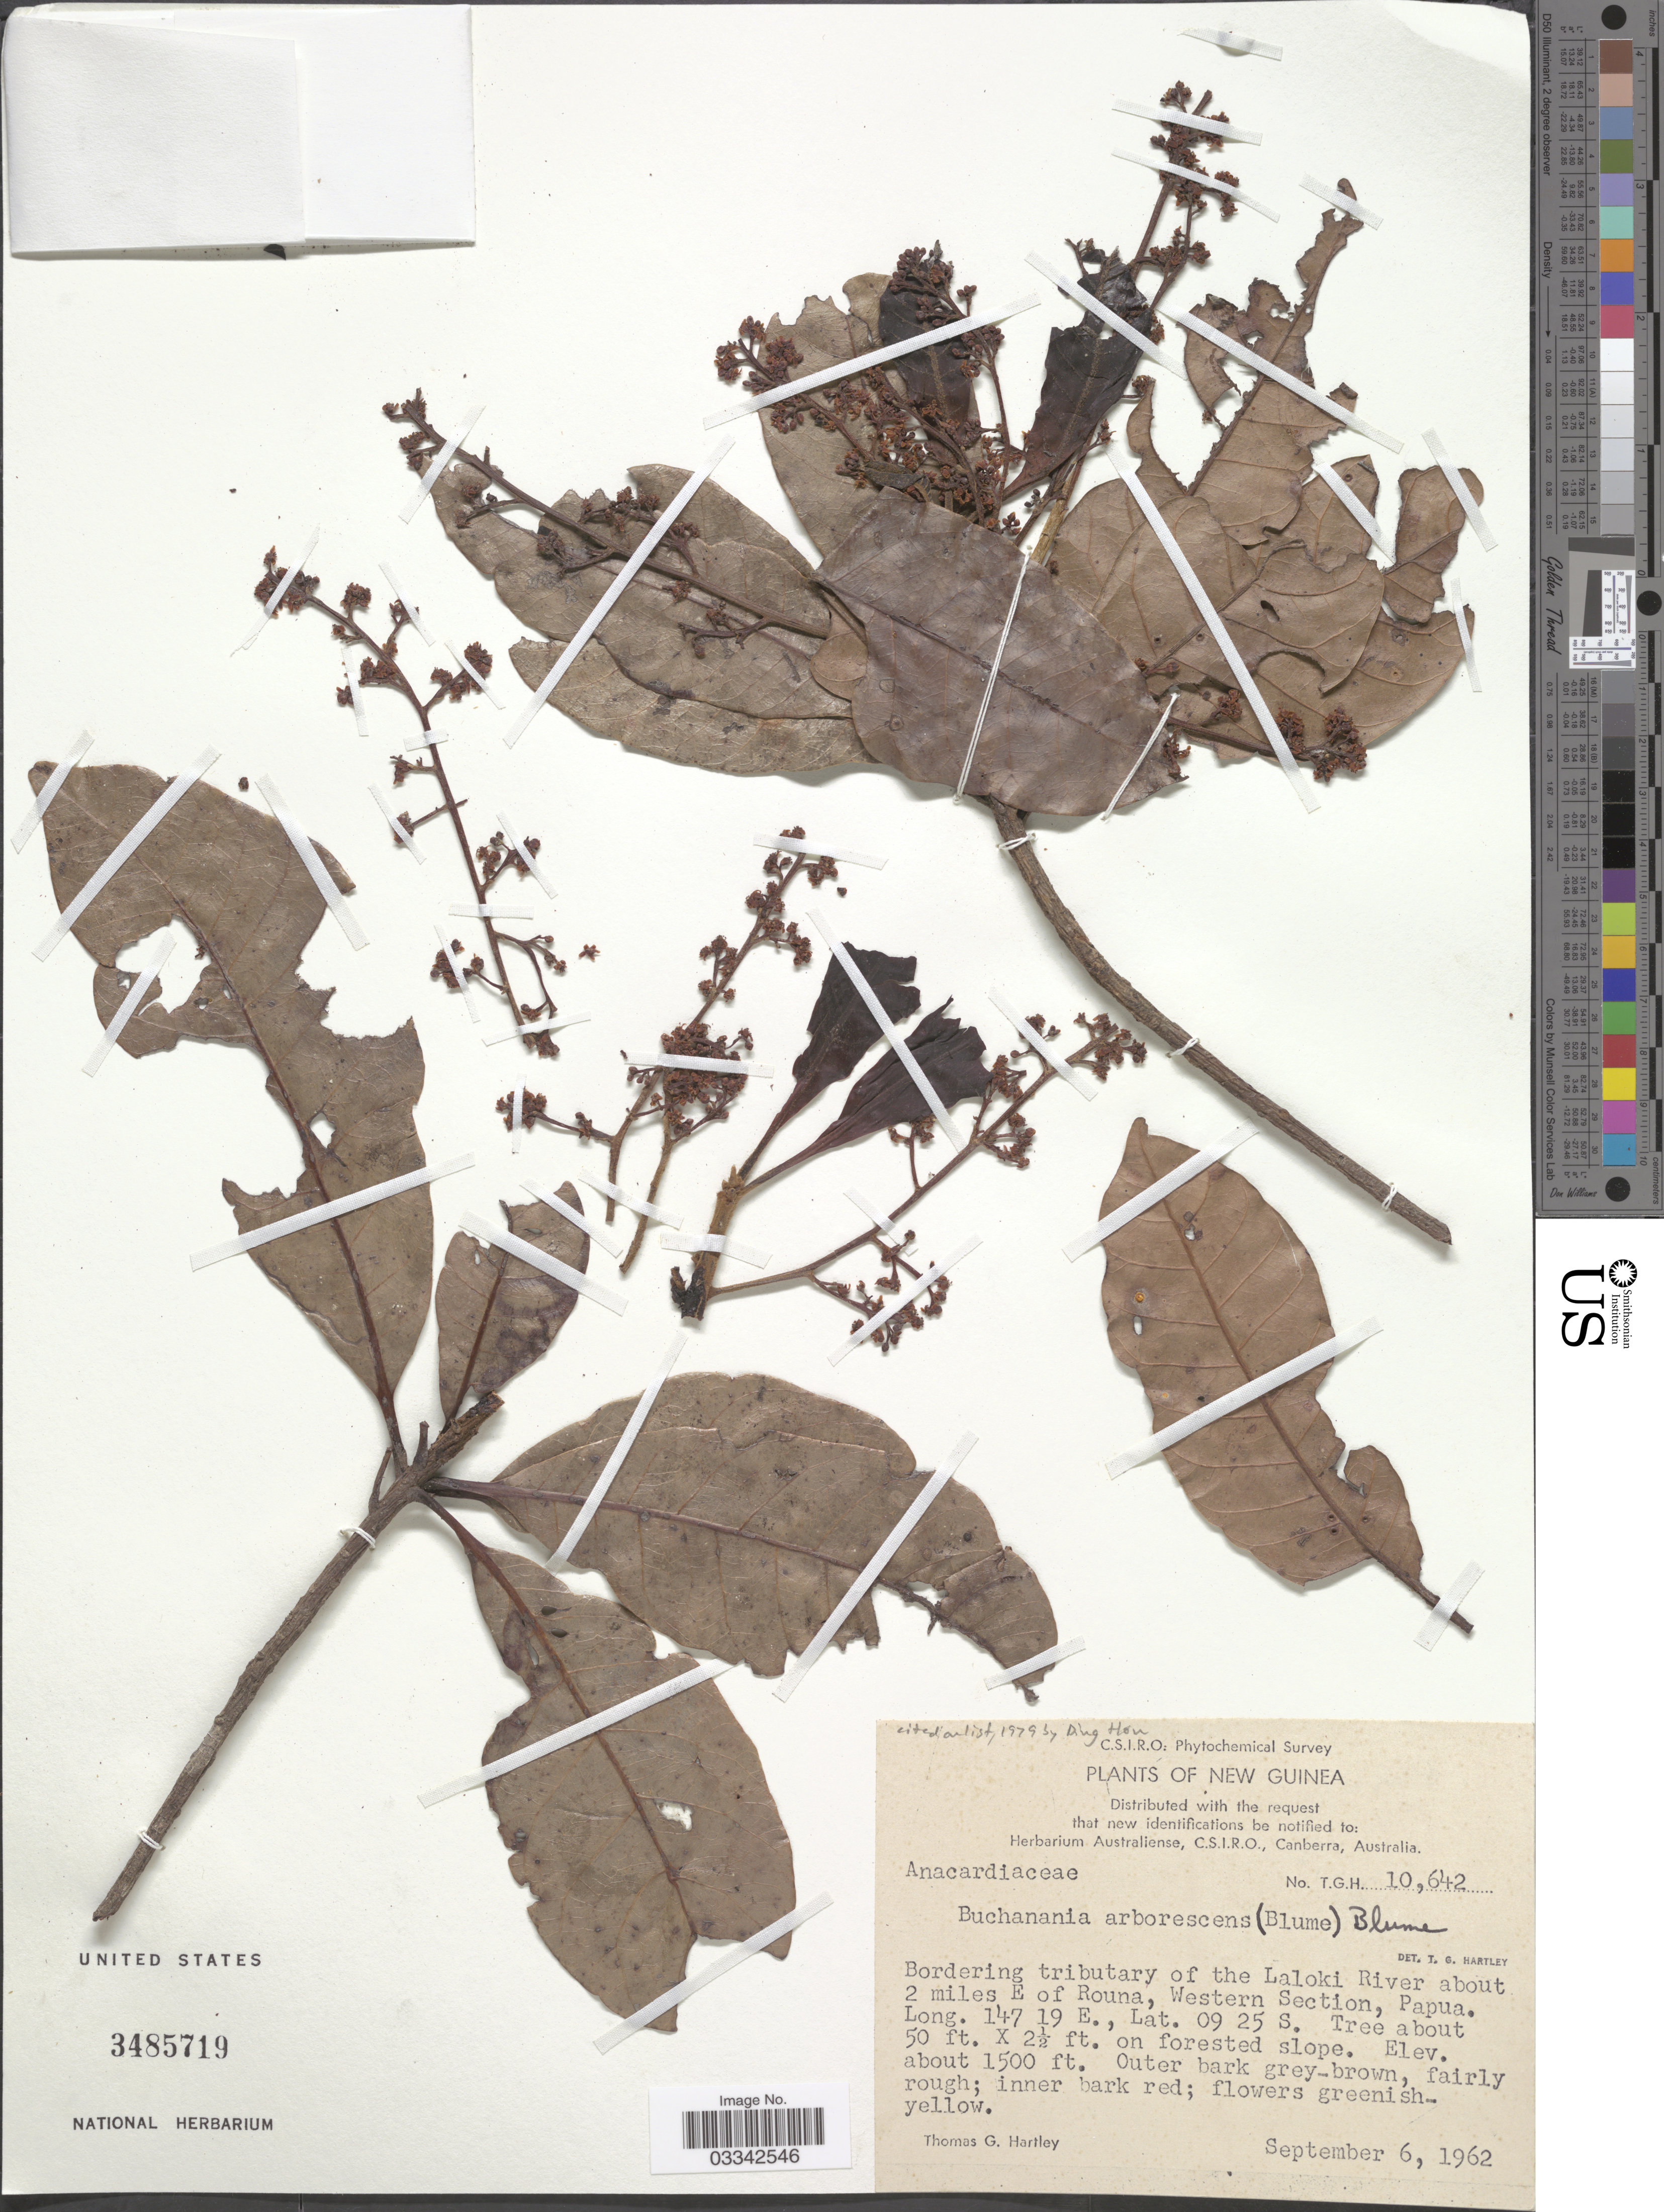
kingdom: Plantae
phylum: Tracheophyta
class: Magnoliopsida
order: Sapindales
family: Anacardiaceae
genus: Buchanania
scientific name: Buchanania arborescens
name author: (Blume) Blume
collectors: T. G. Hartley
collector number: T.G.H. 10642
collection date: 1962-09-06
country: Papua New Guinea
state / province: Manus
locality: New Guinea. Bordering tributary of the Laloki River about 2 miles E of Rouna, Western Section, Papua.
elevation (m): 457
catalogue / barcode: US 3485719